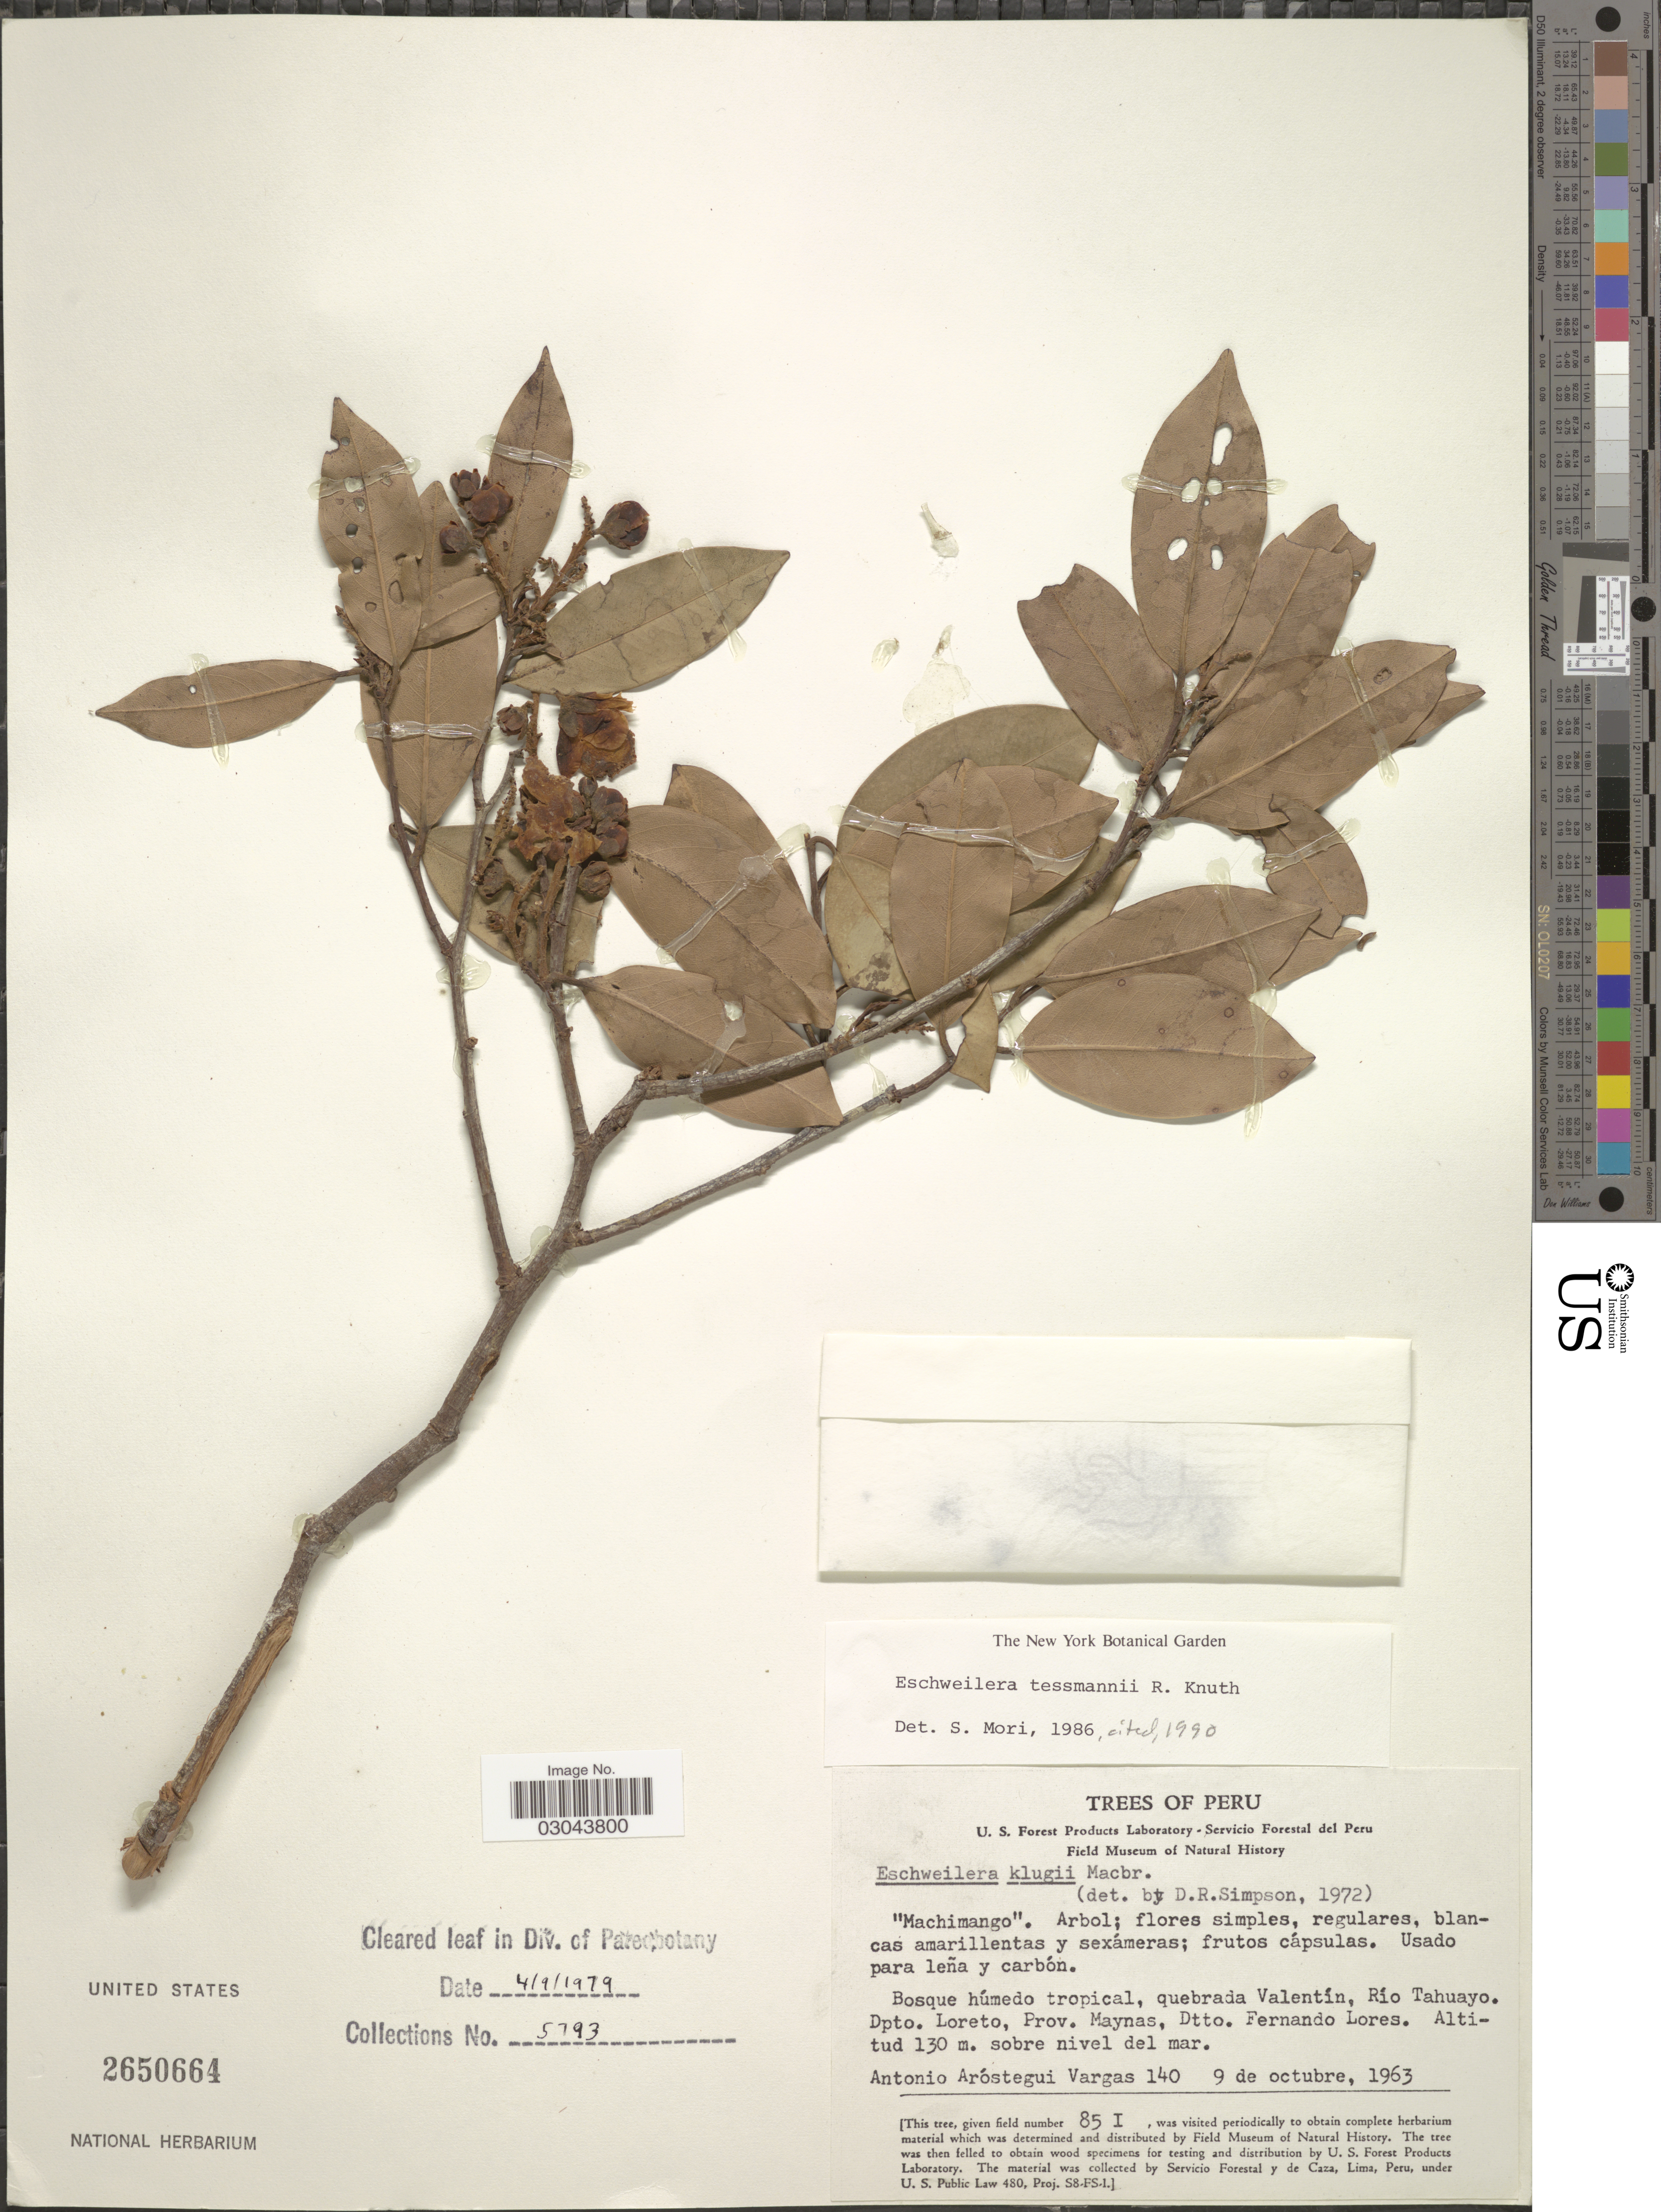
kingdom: Plantae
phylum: Tracheophyta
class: Magnoliopsida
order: Ericales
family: Lecythidaceae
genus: Eschweilera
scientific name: Eschweilera tessmannii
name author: R. Knuth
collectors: A. Aróstegui V.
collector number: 140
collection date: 1963-10-09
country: Peru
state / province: Loreto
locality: Quebrada Valentín, Río Tahuayo. Dpto. Loreto, Prov. Maynas, Dtto. Fernando Lores.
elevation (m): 130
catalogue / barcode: US 2650664